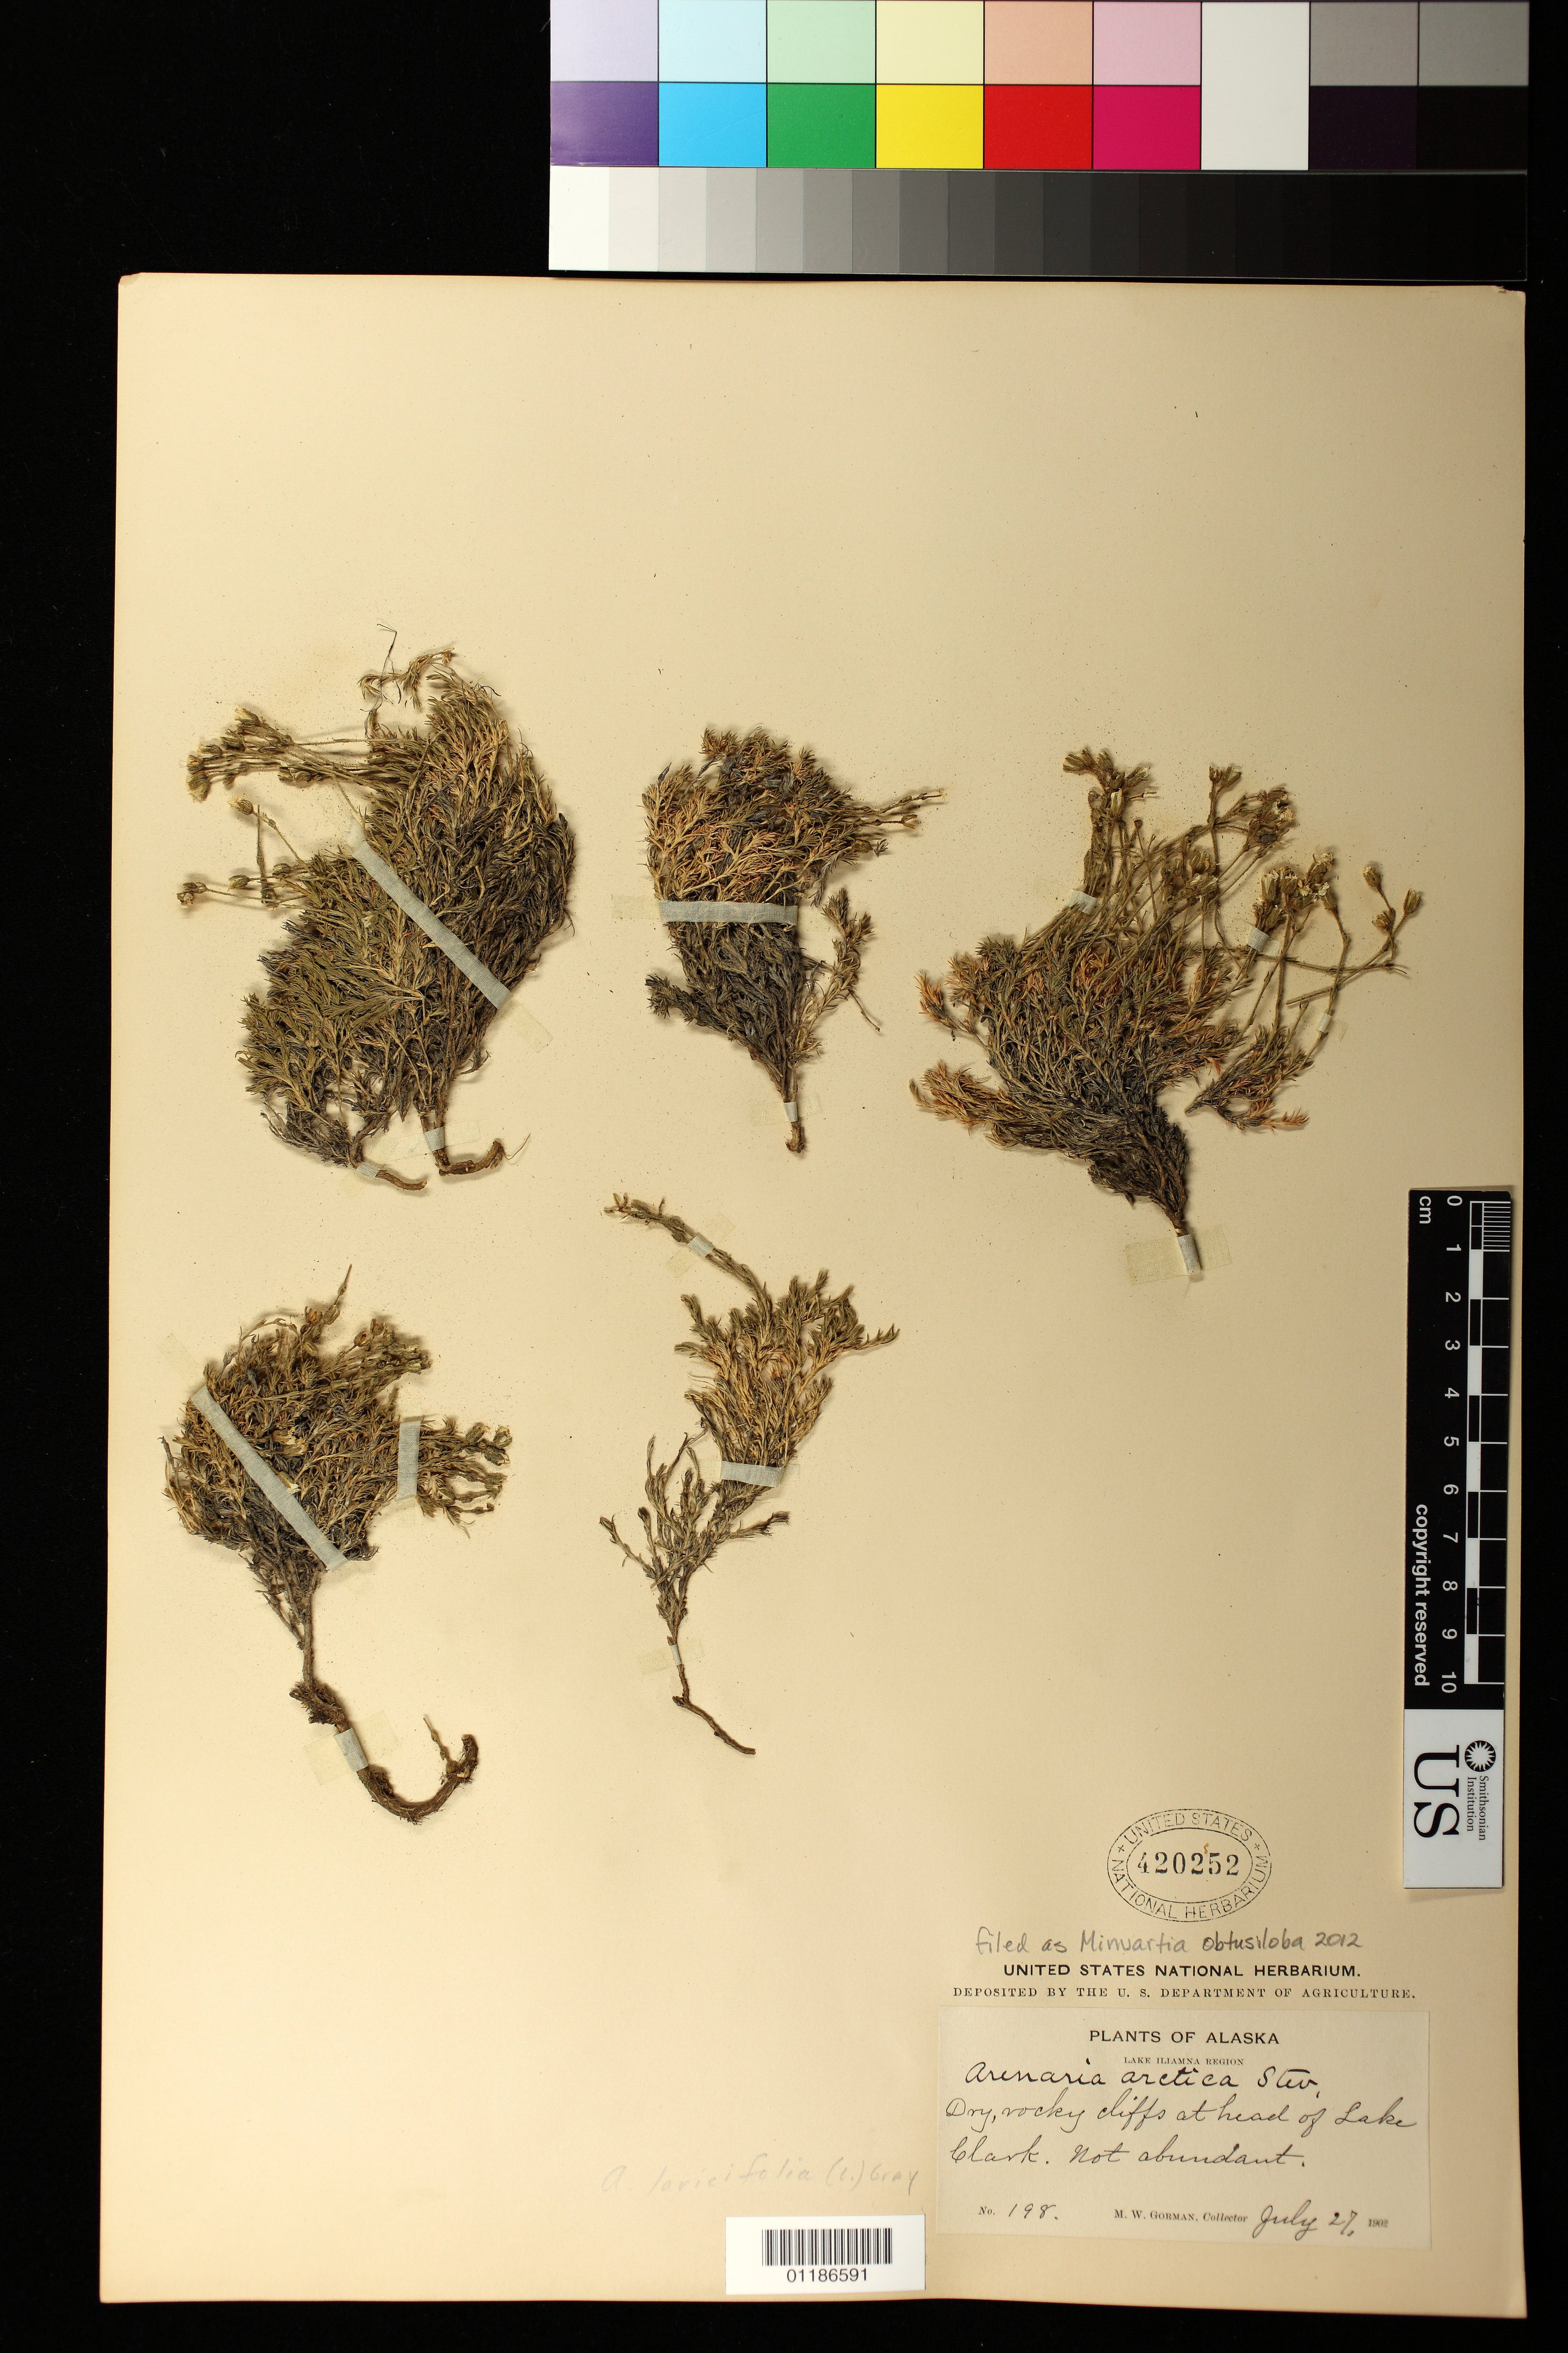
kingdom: Plantae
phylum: Tracheophyta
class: Magnoliopsida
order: Caryophyllales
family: Caryophyllaceae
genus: Cherleria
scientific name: Cherleria obtusiloba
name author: (Rydb.) A.J. Moore & Dillenb.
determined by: Strong, M. T., (US), Smithsonian Institution - National Museum of Natural History (UNITED STATES)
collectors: M. W. Gorman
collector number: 198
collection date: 1902-07-27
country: United States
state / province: Alaska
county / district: Lake and Peninsula Borough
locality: Dry, rocky cliffs at head of Lake Clark.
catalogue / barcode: US 420252